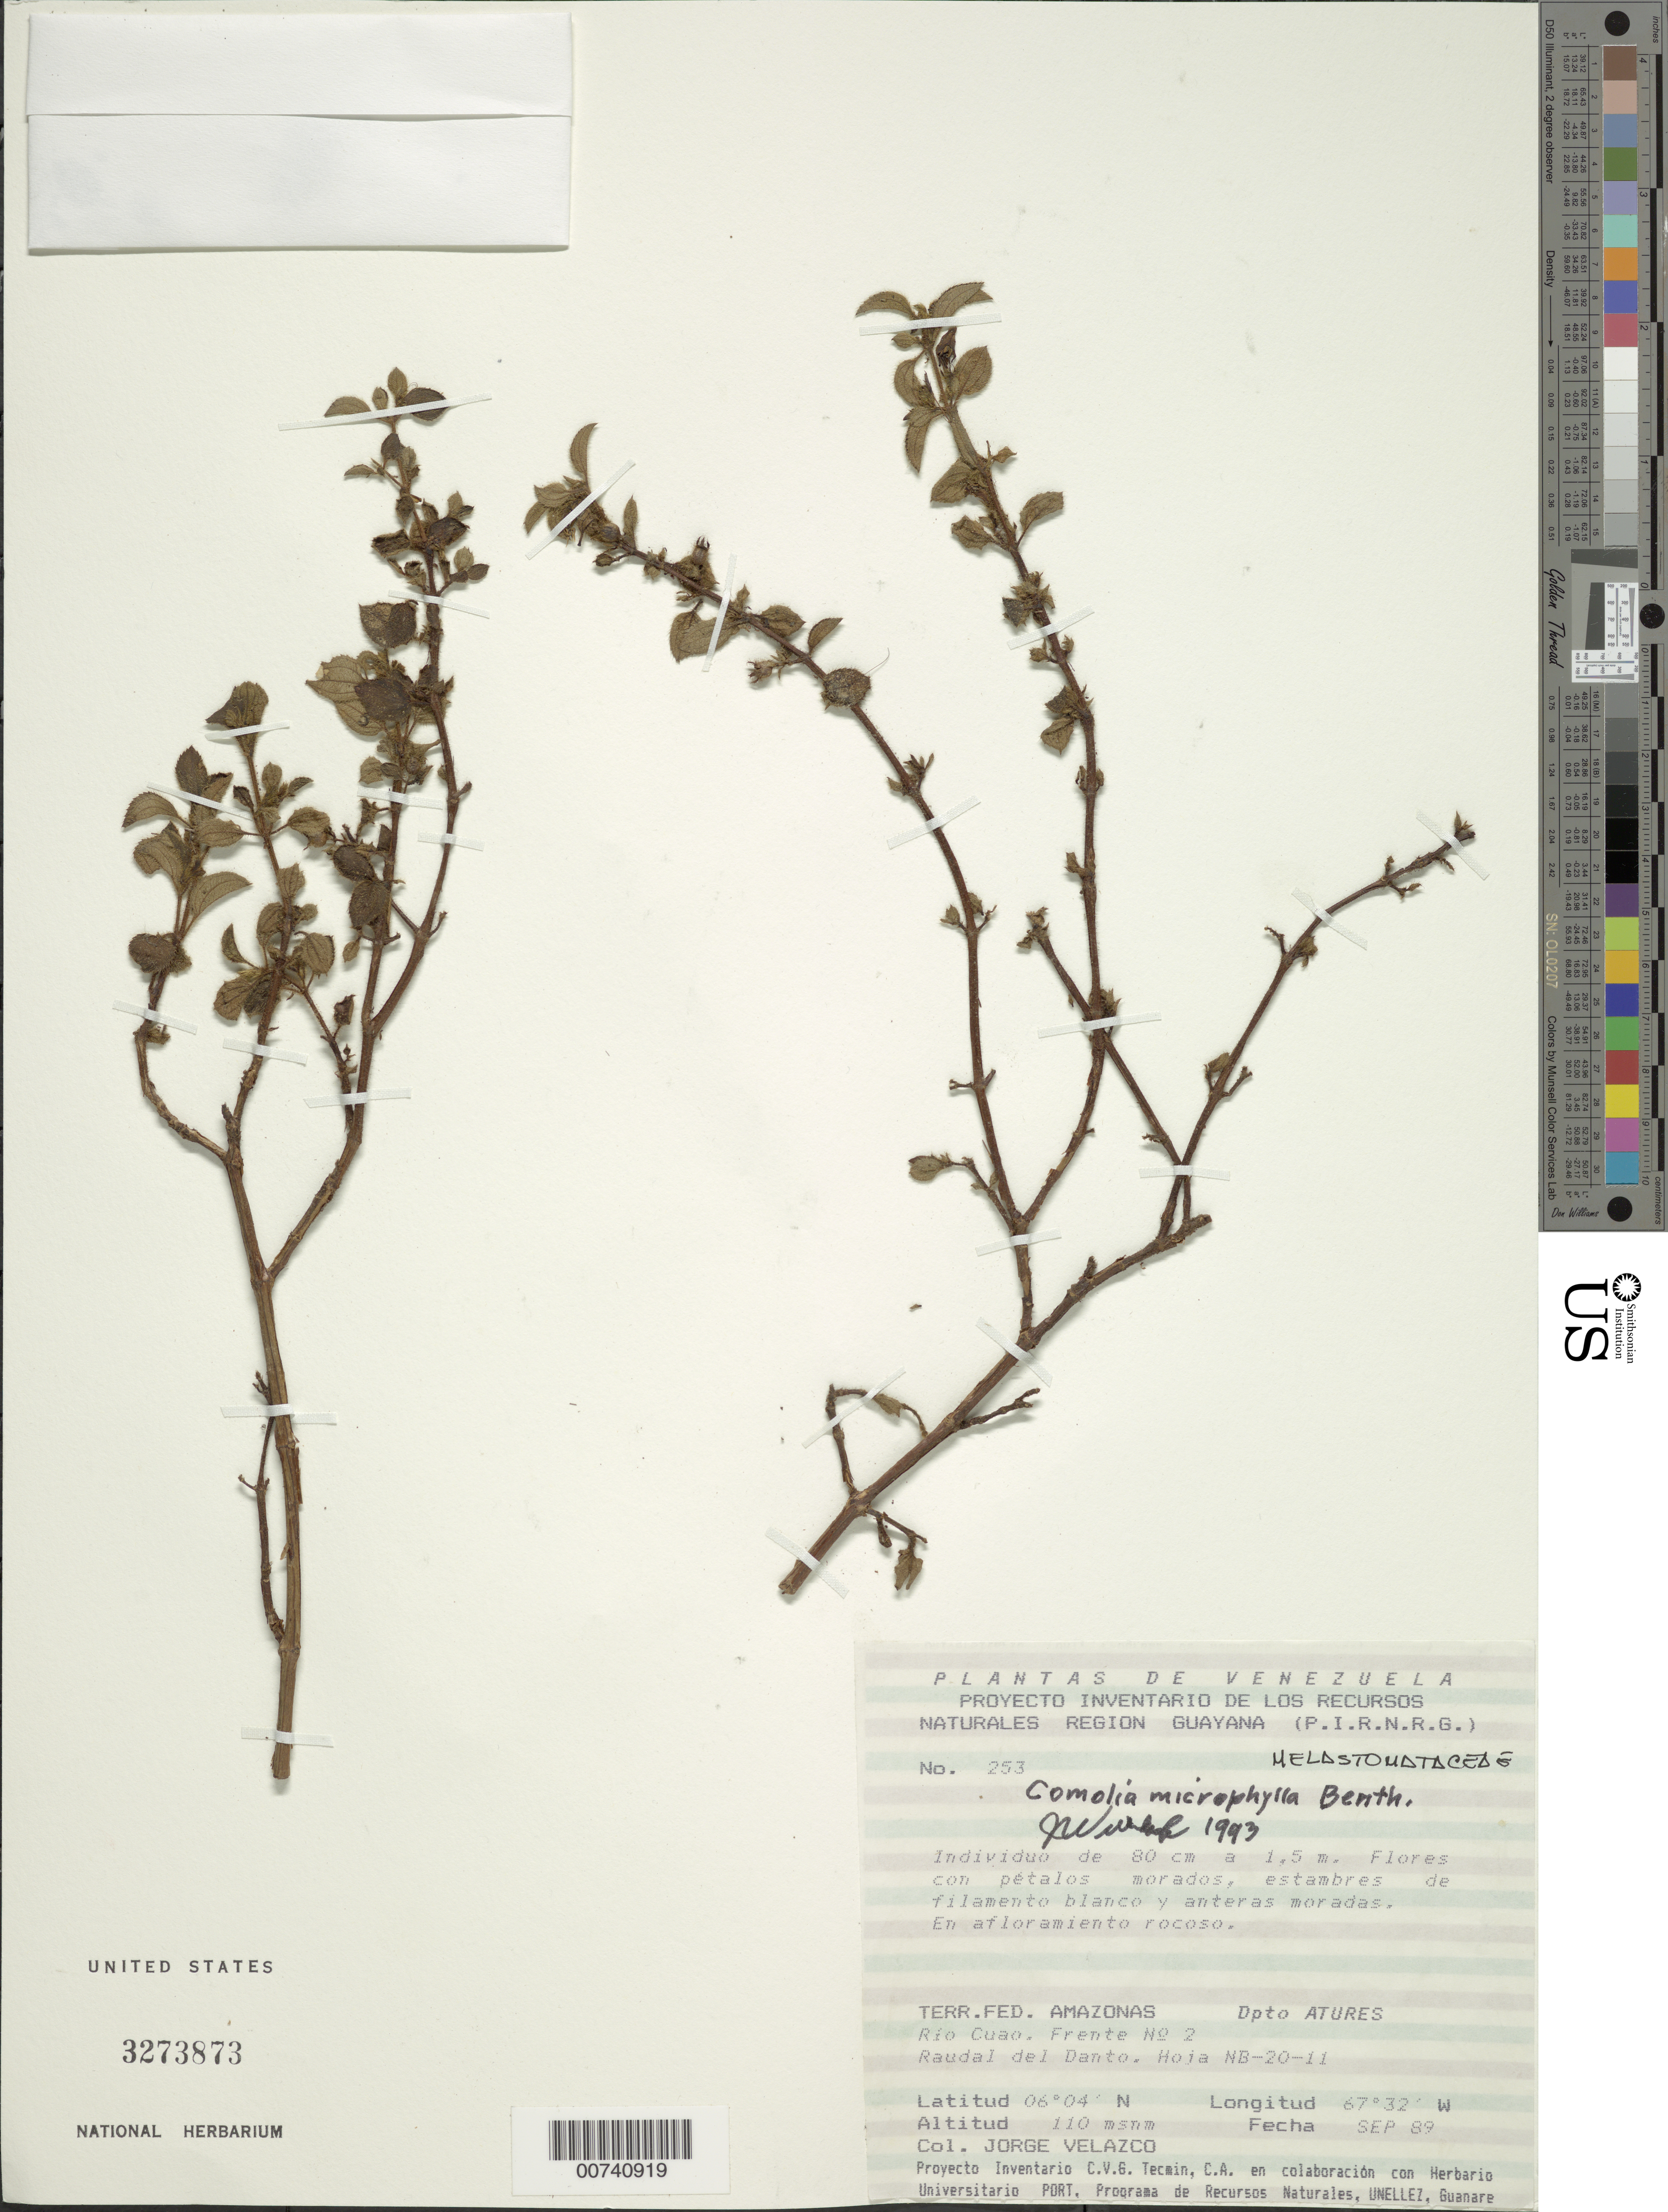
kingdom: Plantae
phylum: Tracheophyta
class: Magnoliopsida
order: Myrtales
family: Melastomataceae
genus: Comolia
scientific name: Comolia villosa var. glabrior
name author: Cogn.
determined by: Nunes da Silva, Diego, (RB), Jardim Botanico do Rio de Janeiro - Herbario (BRAZIL)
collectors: J. Velazco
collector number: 253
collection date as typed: Sep-89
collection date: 1989-09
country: Venezuela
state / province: Amazonas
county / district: Atures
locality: Río Cuao, Frente No. 2, Raudal del Danto, Hoja NB-20-11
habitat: Afloramiento rocoso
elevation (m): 110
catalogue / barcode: US 3273873